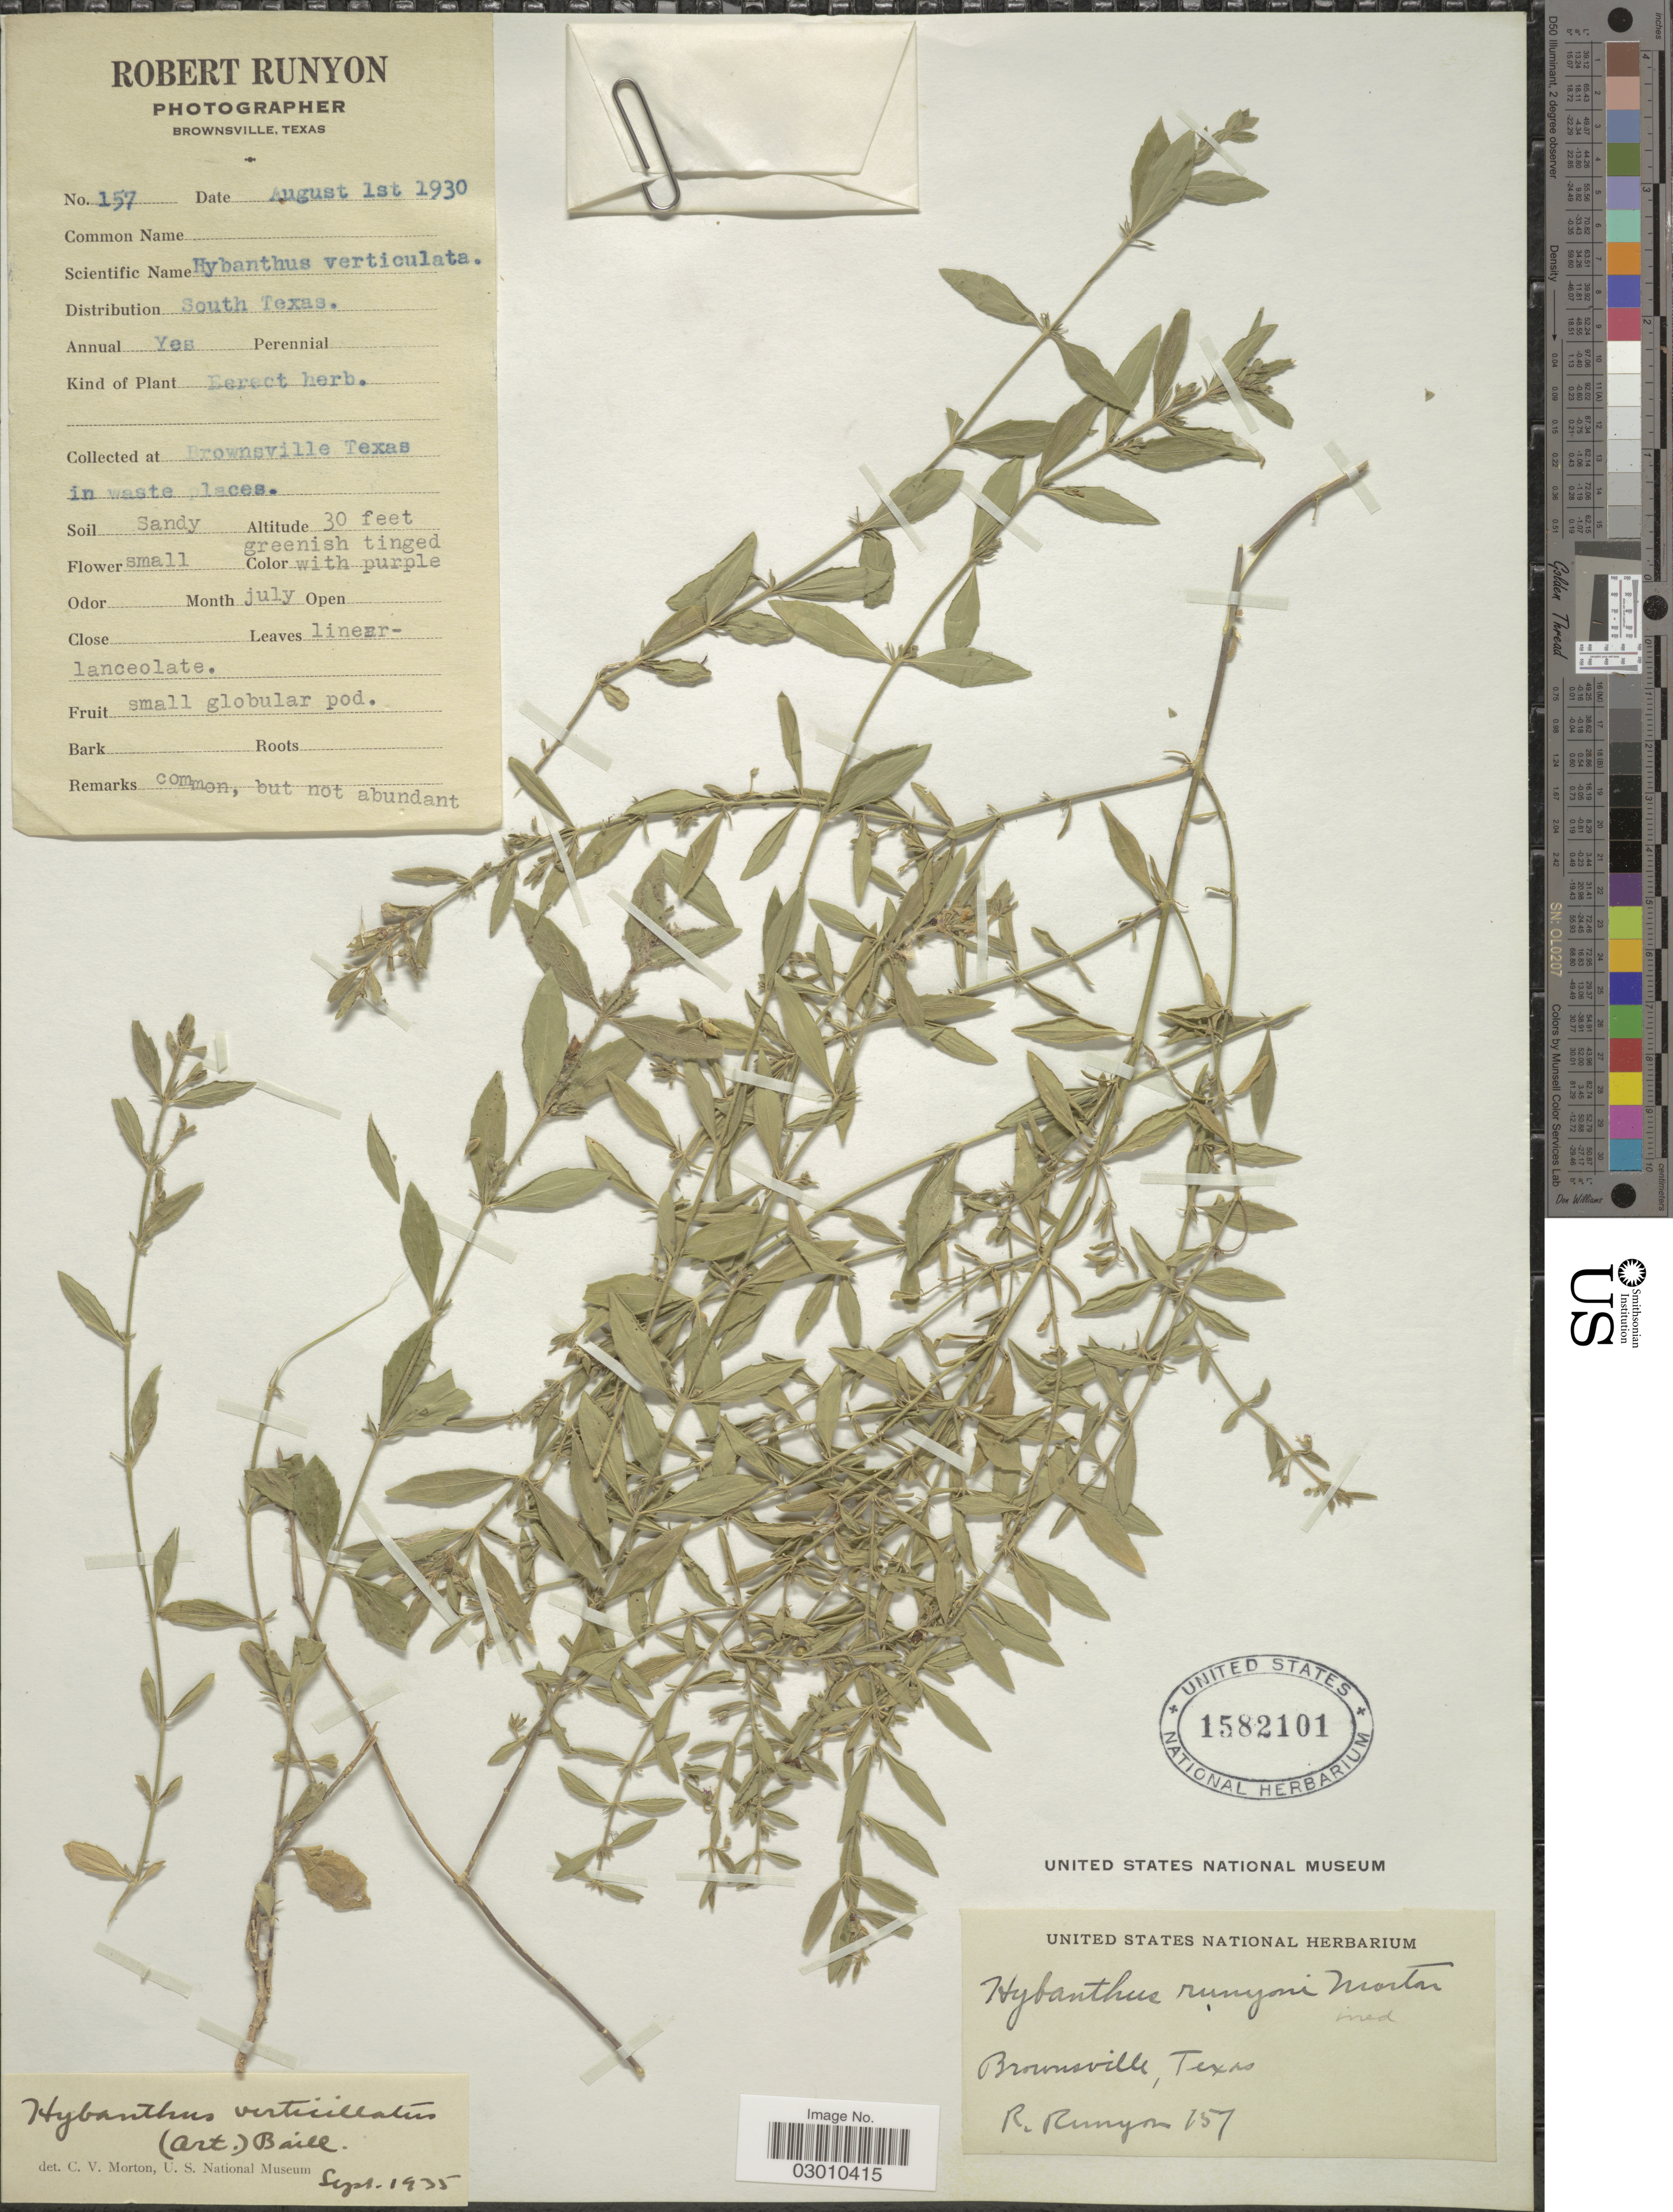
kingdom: Plantae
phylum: Tracheophyta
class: Magnoliopsida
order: Malpighiales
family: Violaceae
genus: Pombalia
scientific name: Pombalia verticillata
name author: (Ortega) Paula-Souza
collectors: R. Runyon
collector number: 157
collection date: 1930-08-01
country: United States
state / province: Texas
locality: Brownsville, in waste places.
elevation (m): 9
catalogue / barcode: US 1582101